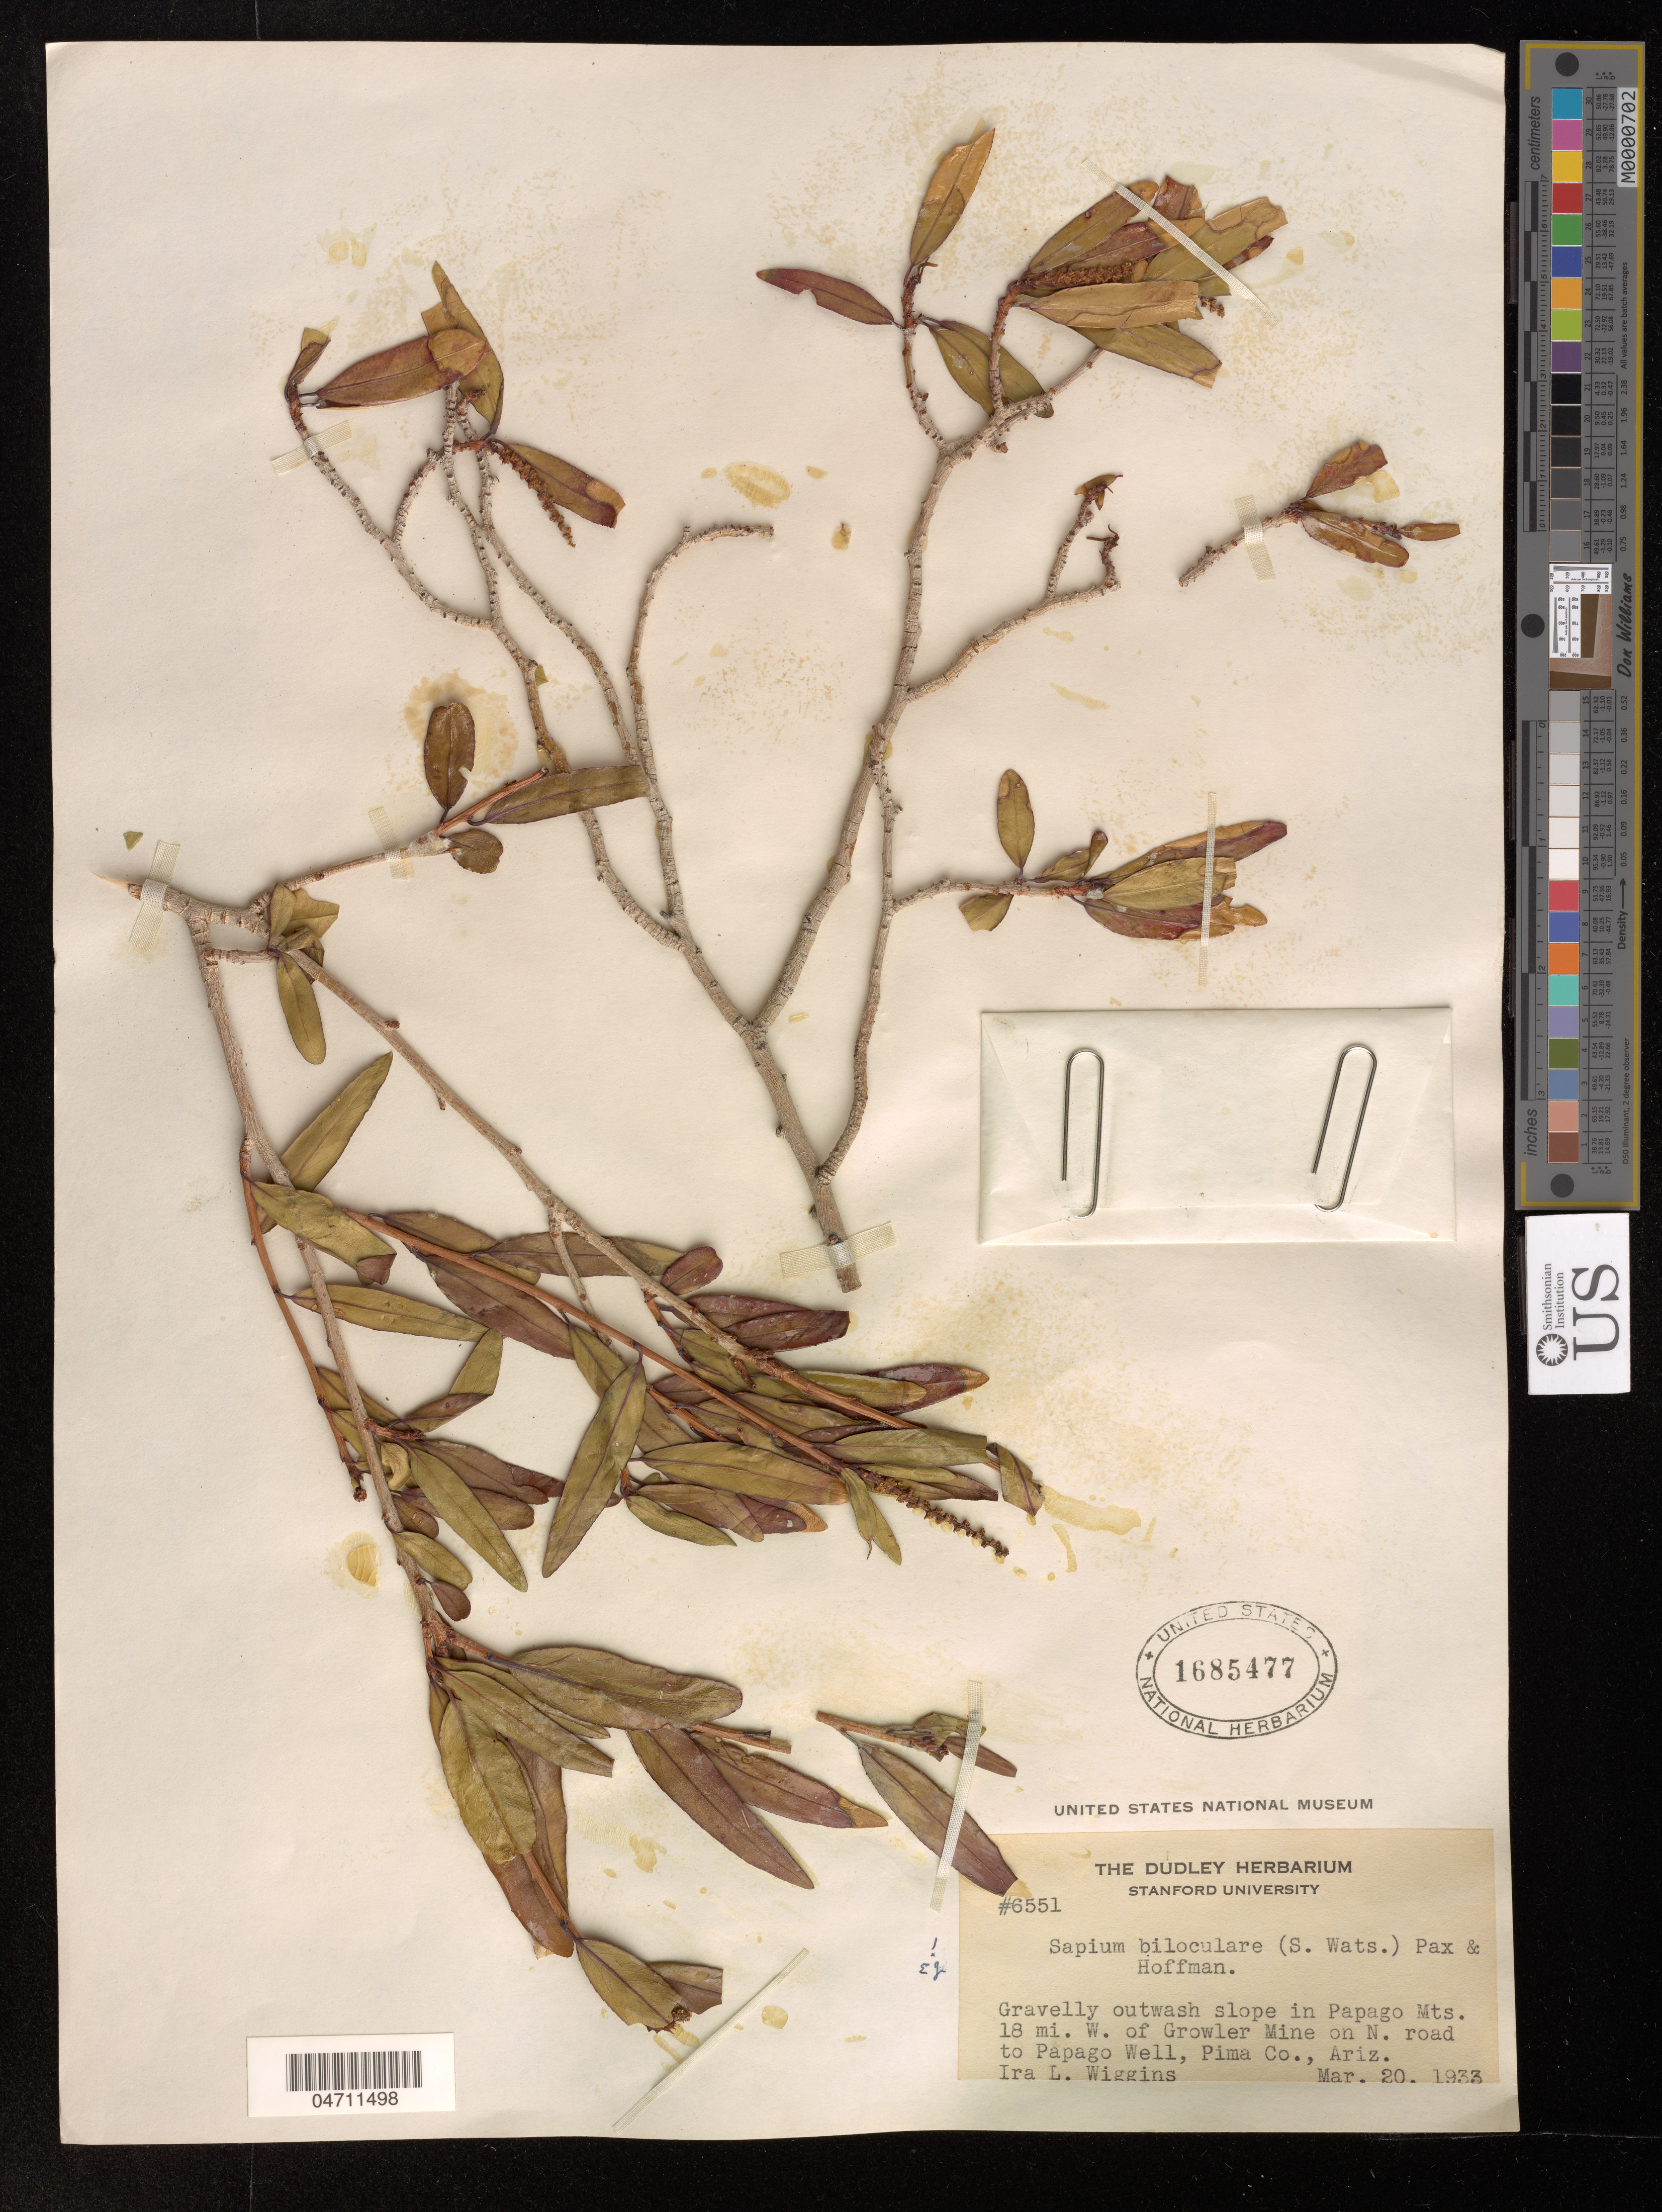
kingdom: Plantae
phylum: Tracheophyta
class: Magnoliopsida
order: Malpighiales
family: Euphorbiaceae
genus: Sapium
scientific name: Sapium biloculare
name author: (S. Watson) Pax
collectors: I. L. Wiggins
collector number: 6551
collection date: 1933-03-20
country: United States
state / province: Arizona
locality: In Papago Mts. 18 mi. W. of Growler Mine on N. road to papago Well, Pima Co.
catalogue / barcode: US 1685477